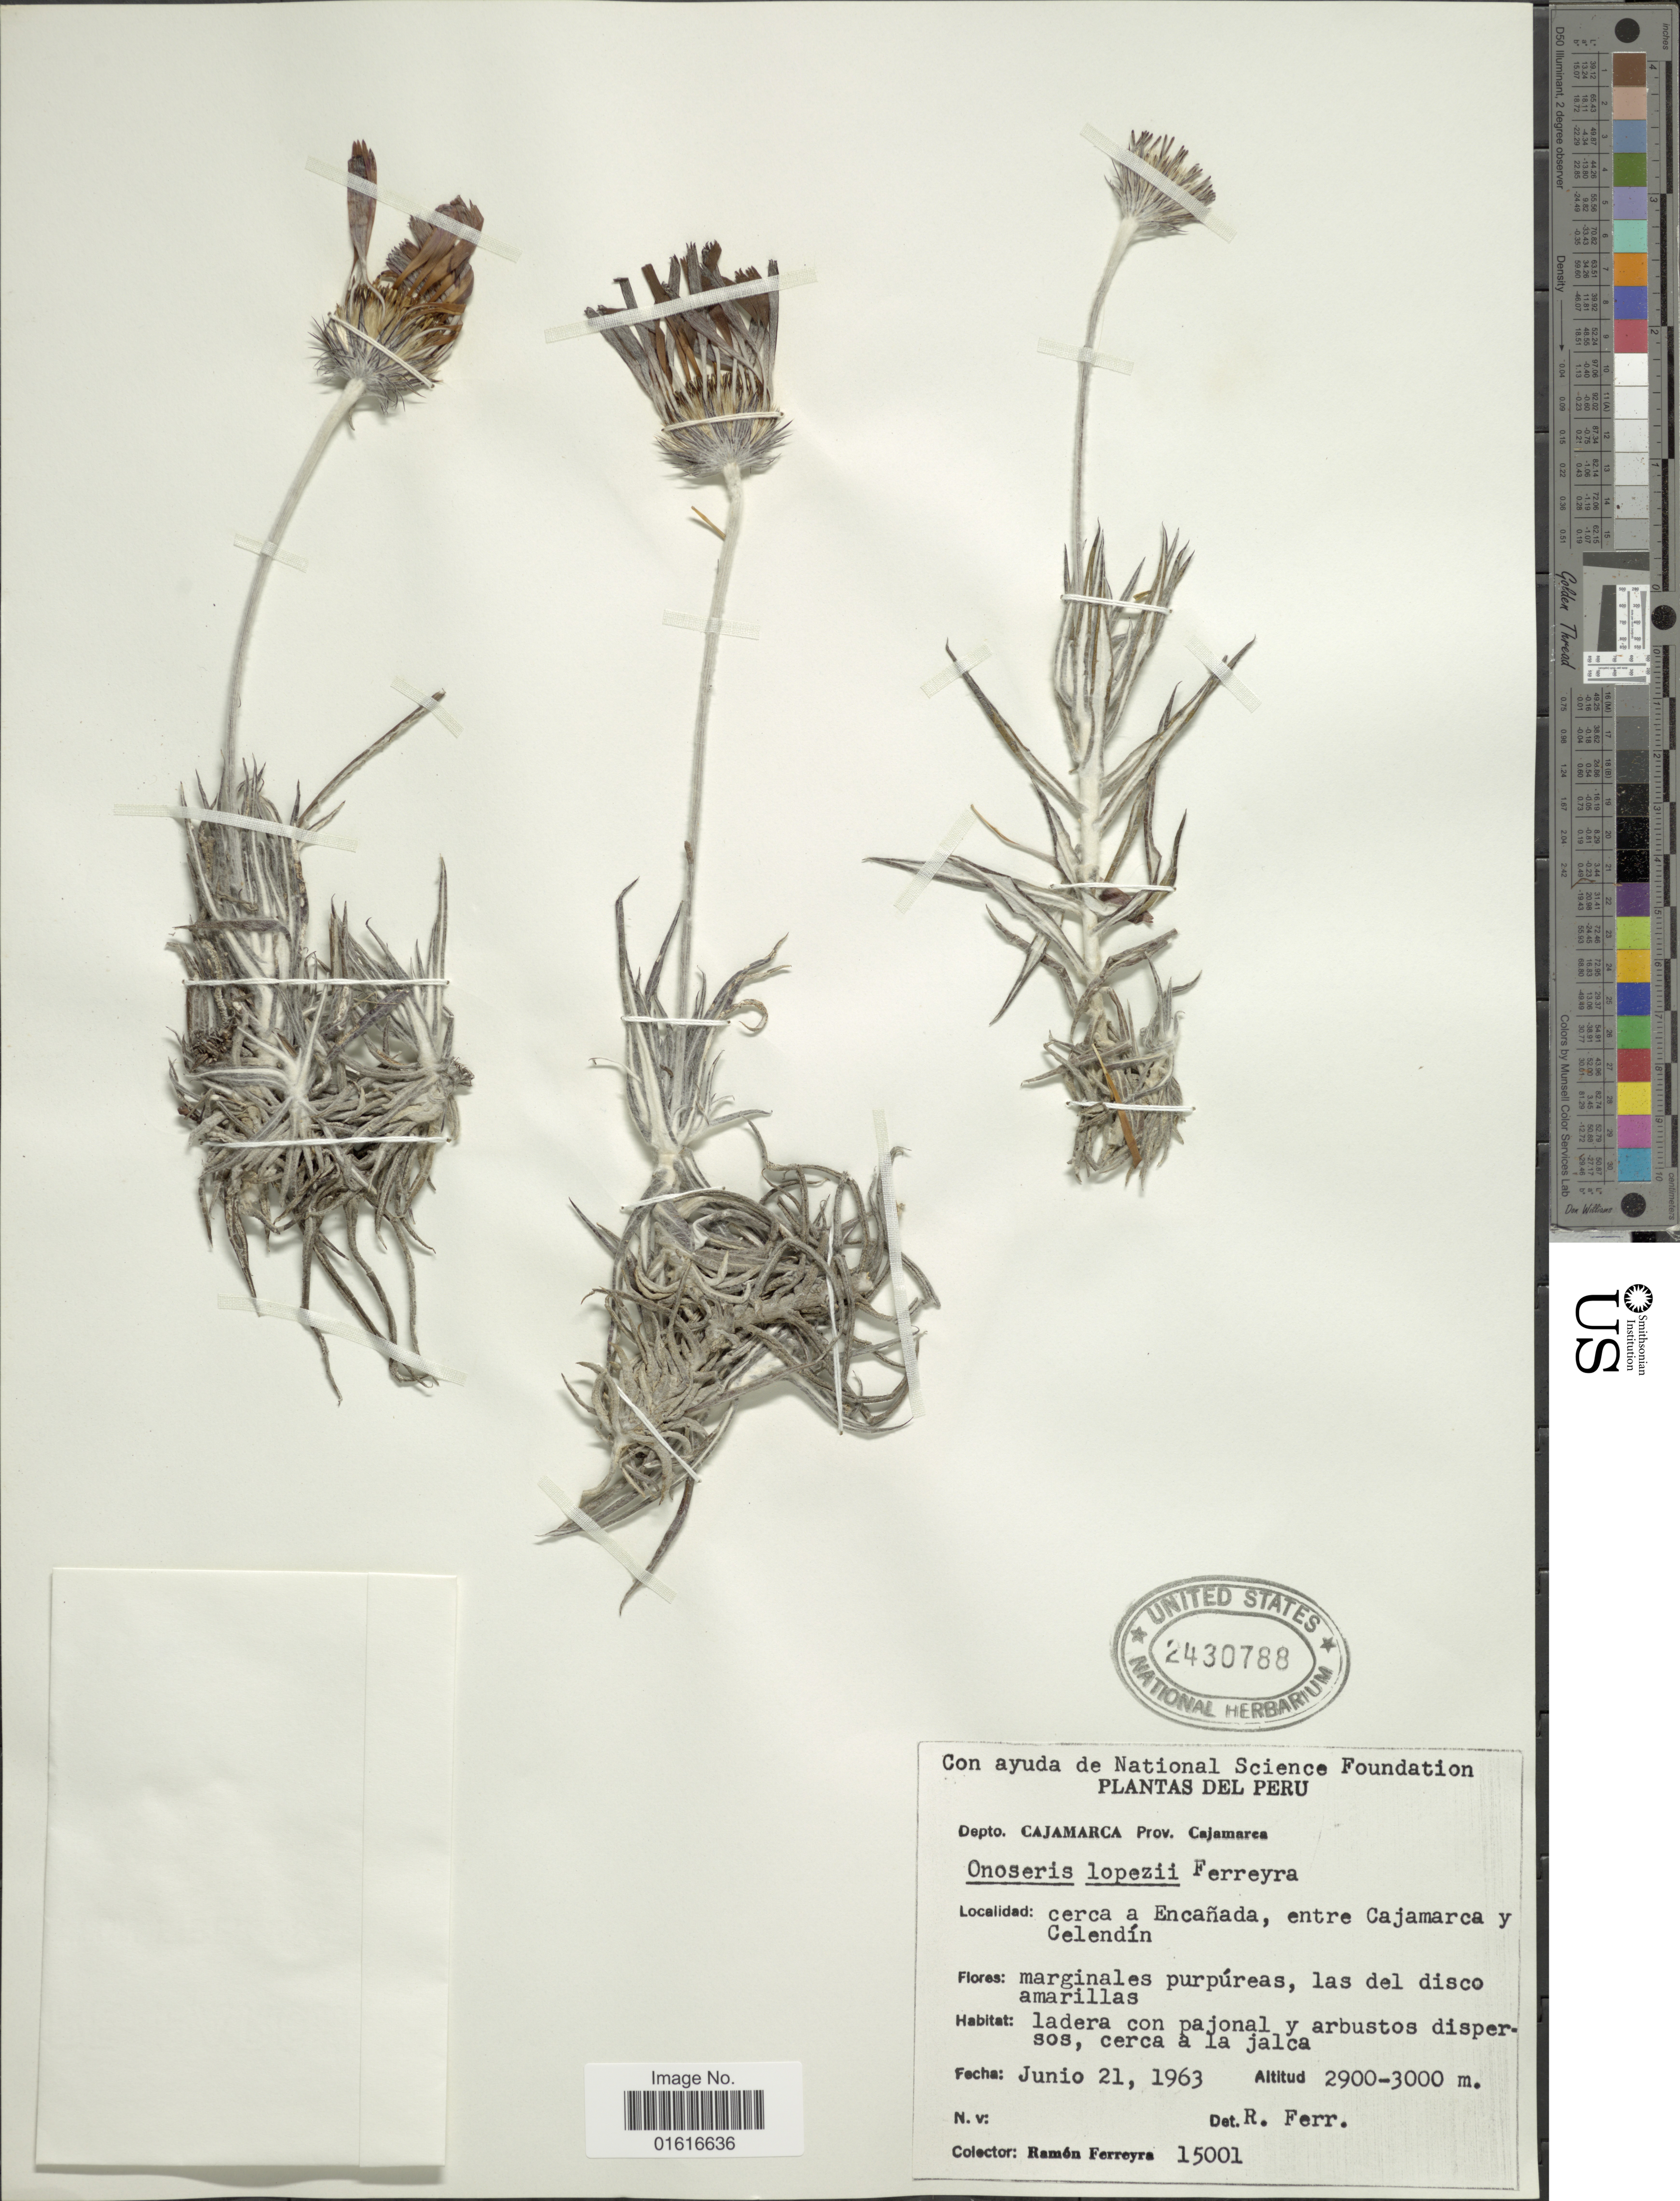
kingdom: Plantae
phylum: Tracheophyta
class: Magnoliopsida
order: Asterales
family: Asteraceae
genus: Onoseris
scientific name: Onoseris lopezii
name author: Ferreyra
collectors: R. A. Ferreyra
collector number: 15001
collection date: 1963-06-21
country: Peru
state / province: Cajamarca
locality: Prov. Cajamarca, cerca a Encanada, entre Cajamarca y Celendin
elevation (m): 2900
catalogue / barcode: US 2430788